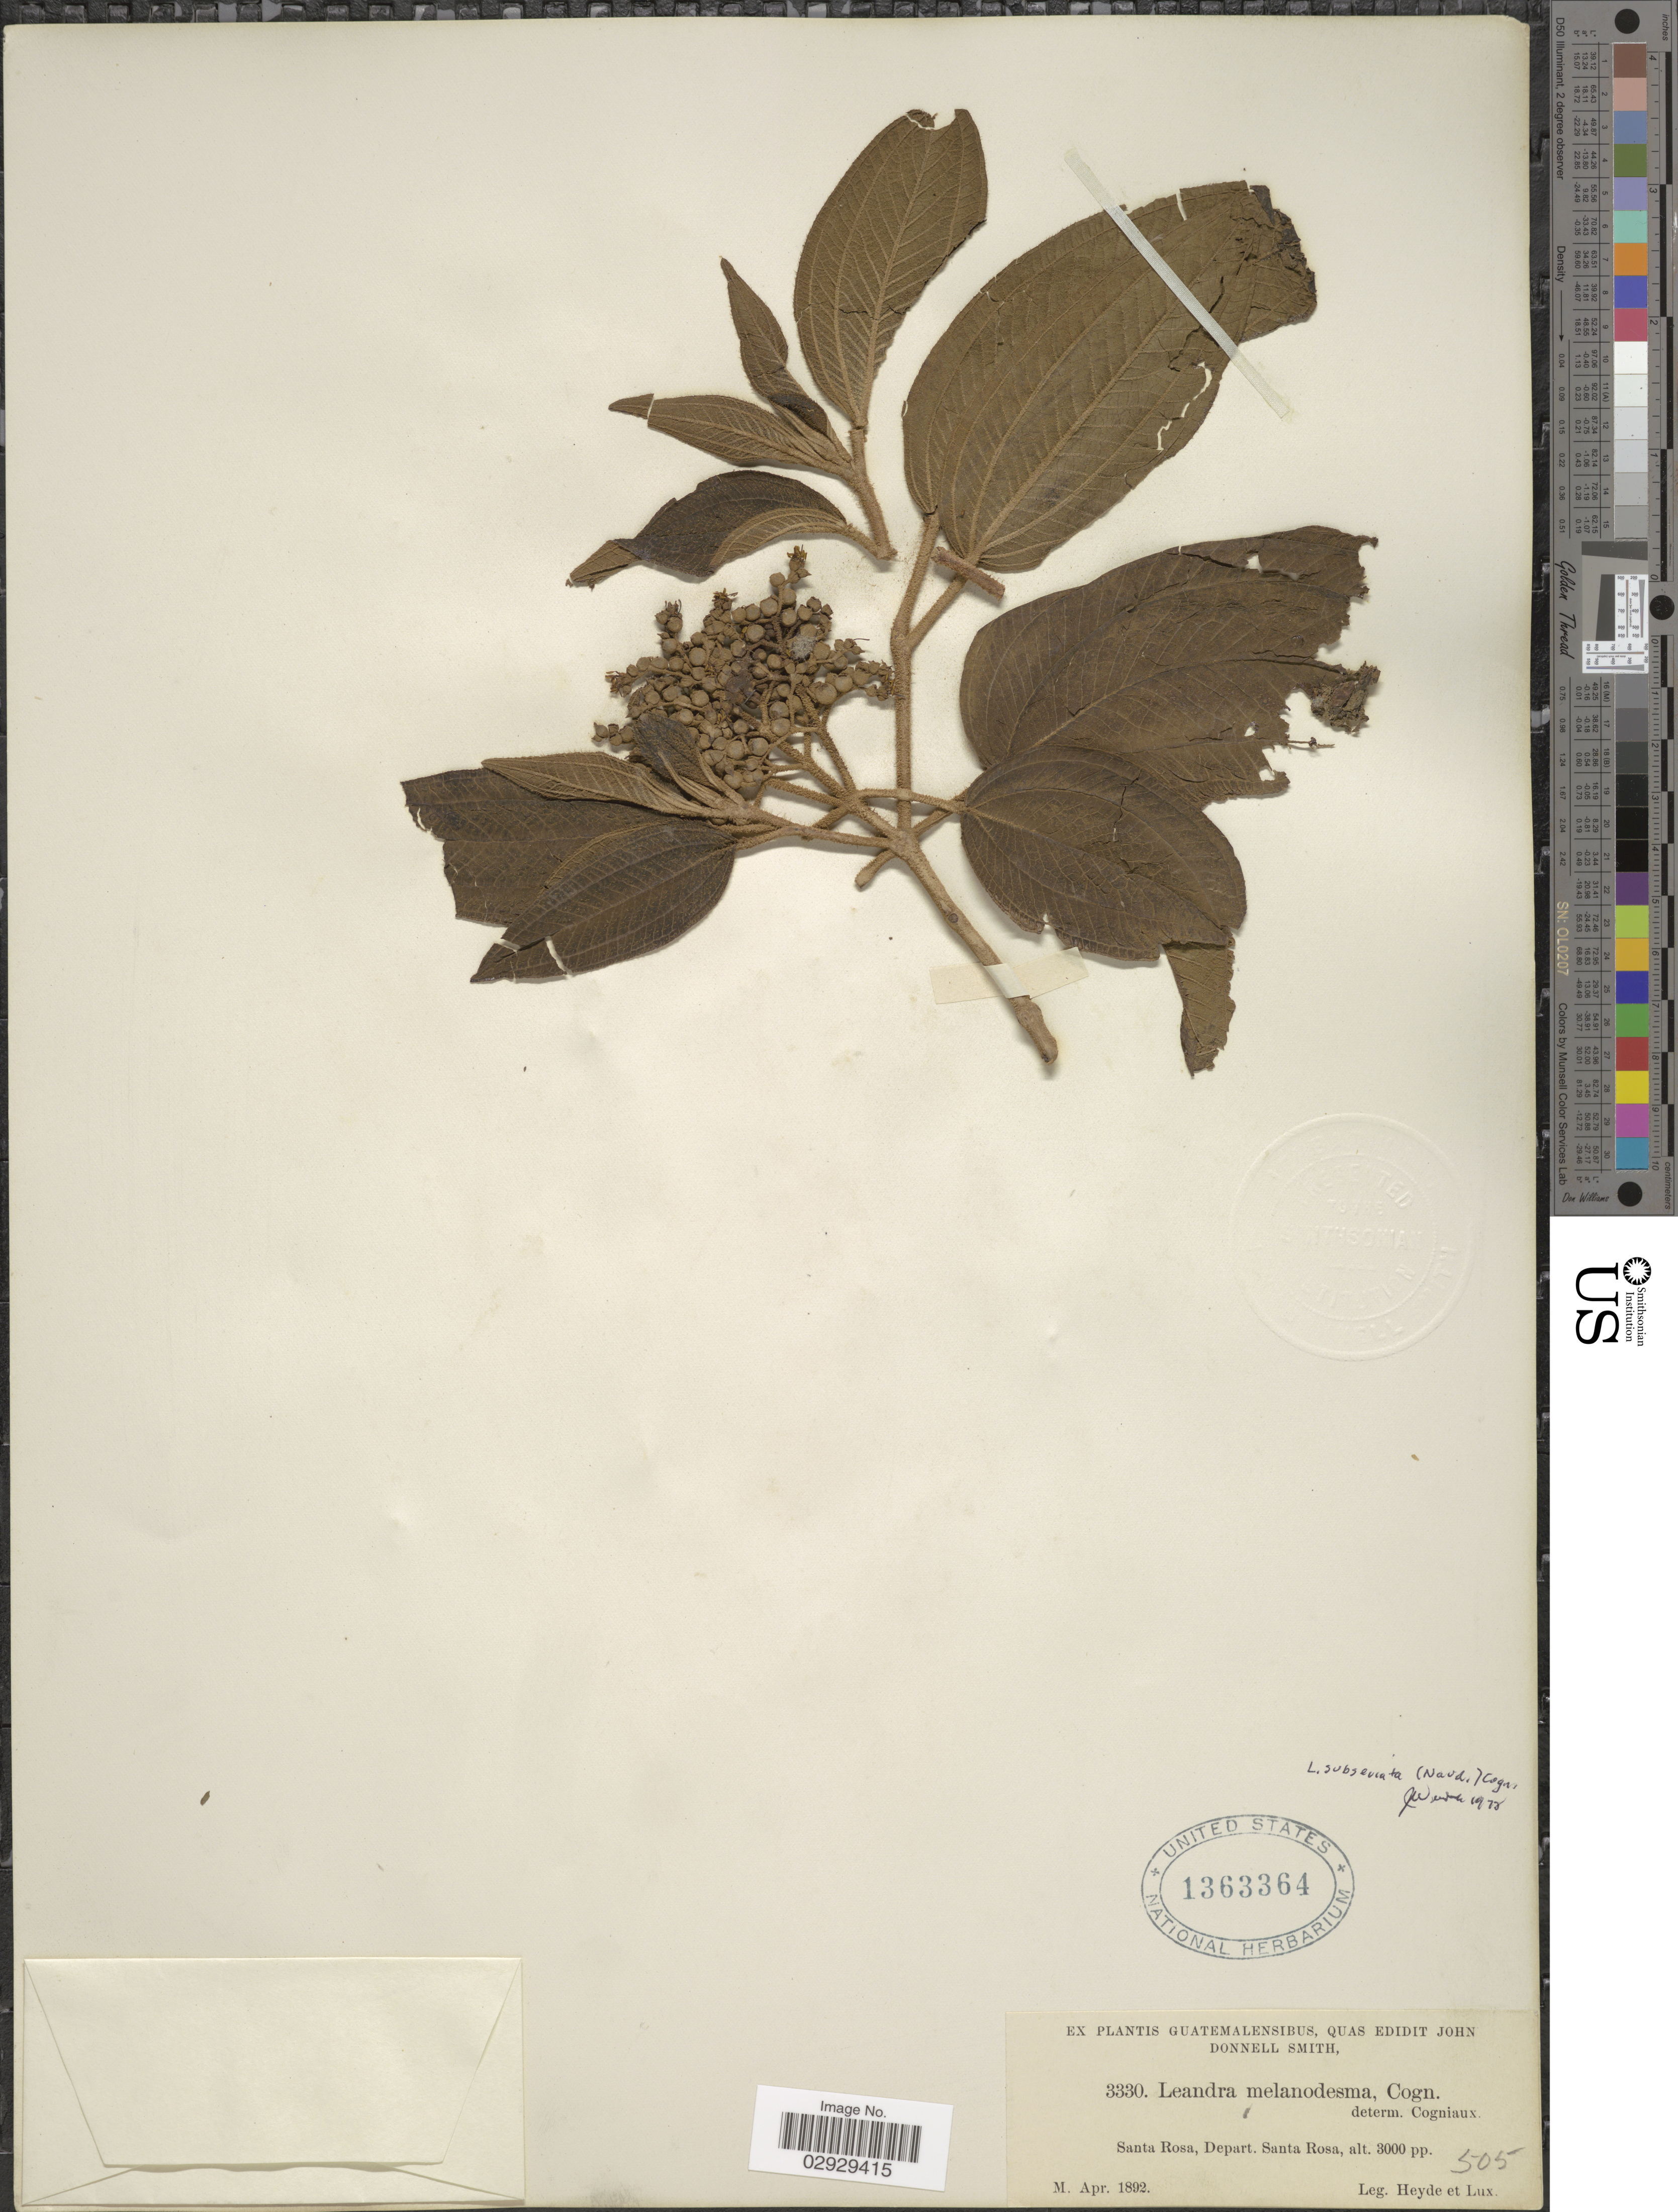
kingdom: Plantae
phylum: Tracheophyta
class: Magnoliopsida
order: Myrtales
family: Melastomataceae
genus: Leandra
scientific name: Leandra subseriata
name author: (Naudin) Cogn.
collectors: Heyde & Lux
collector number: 3330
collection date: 1892-04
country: Guatemala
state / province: Santa Rosa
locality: Santa Rosa, Depart. Santa Rosa.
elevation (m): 914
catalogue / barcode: US 1363364